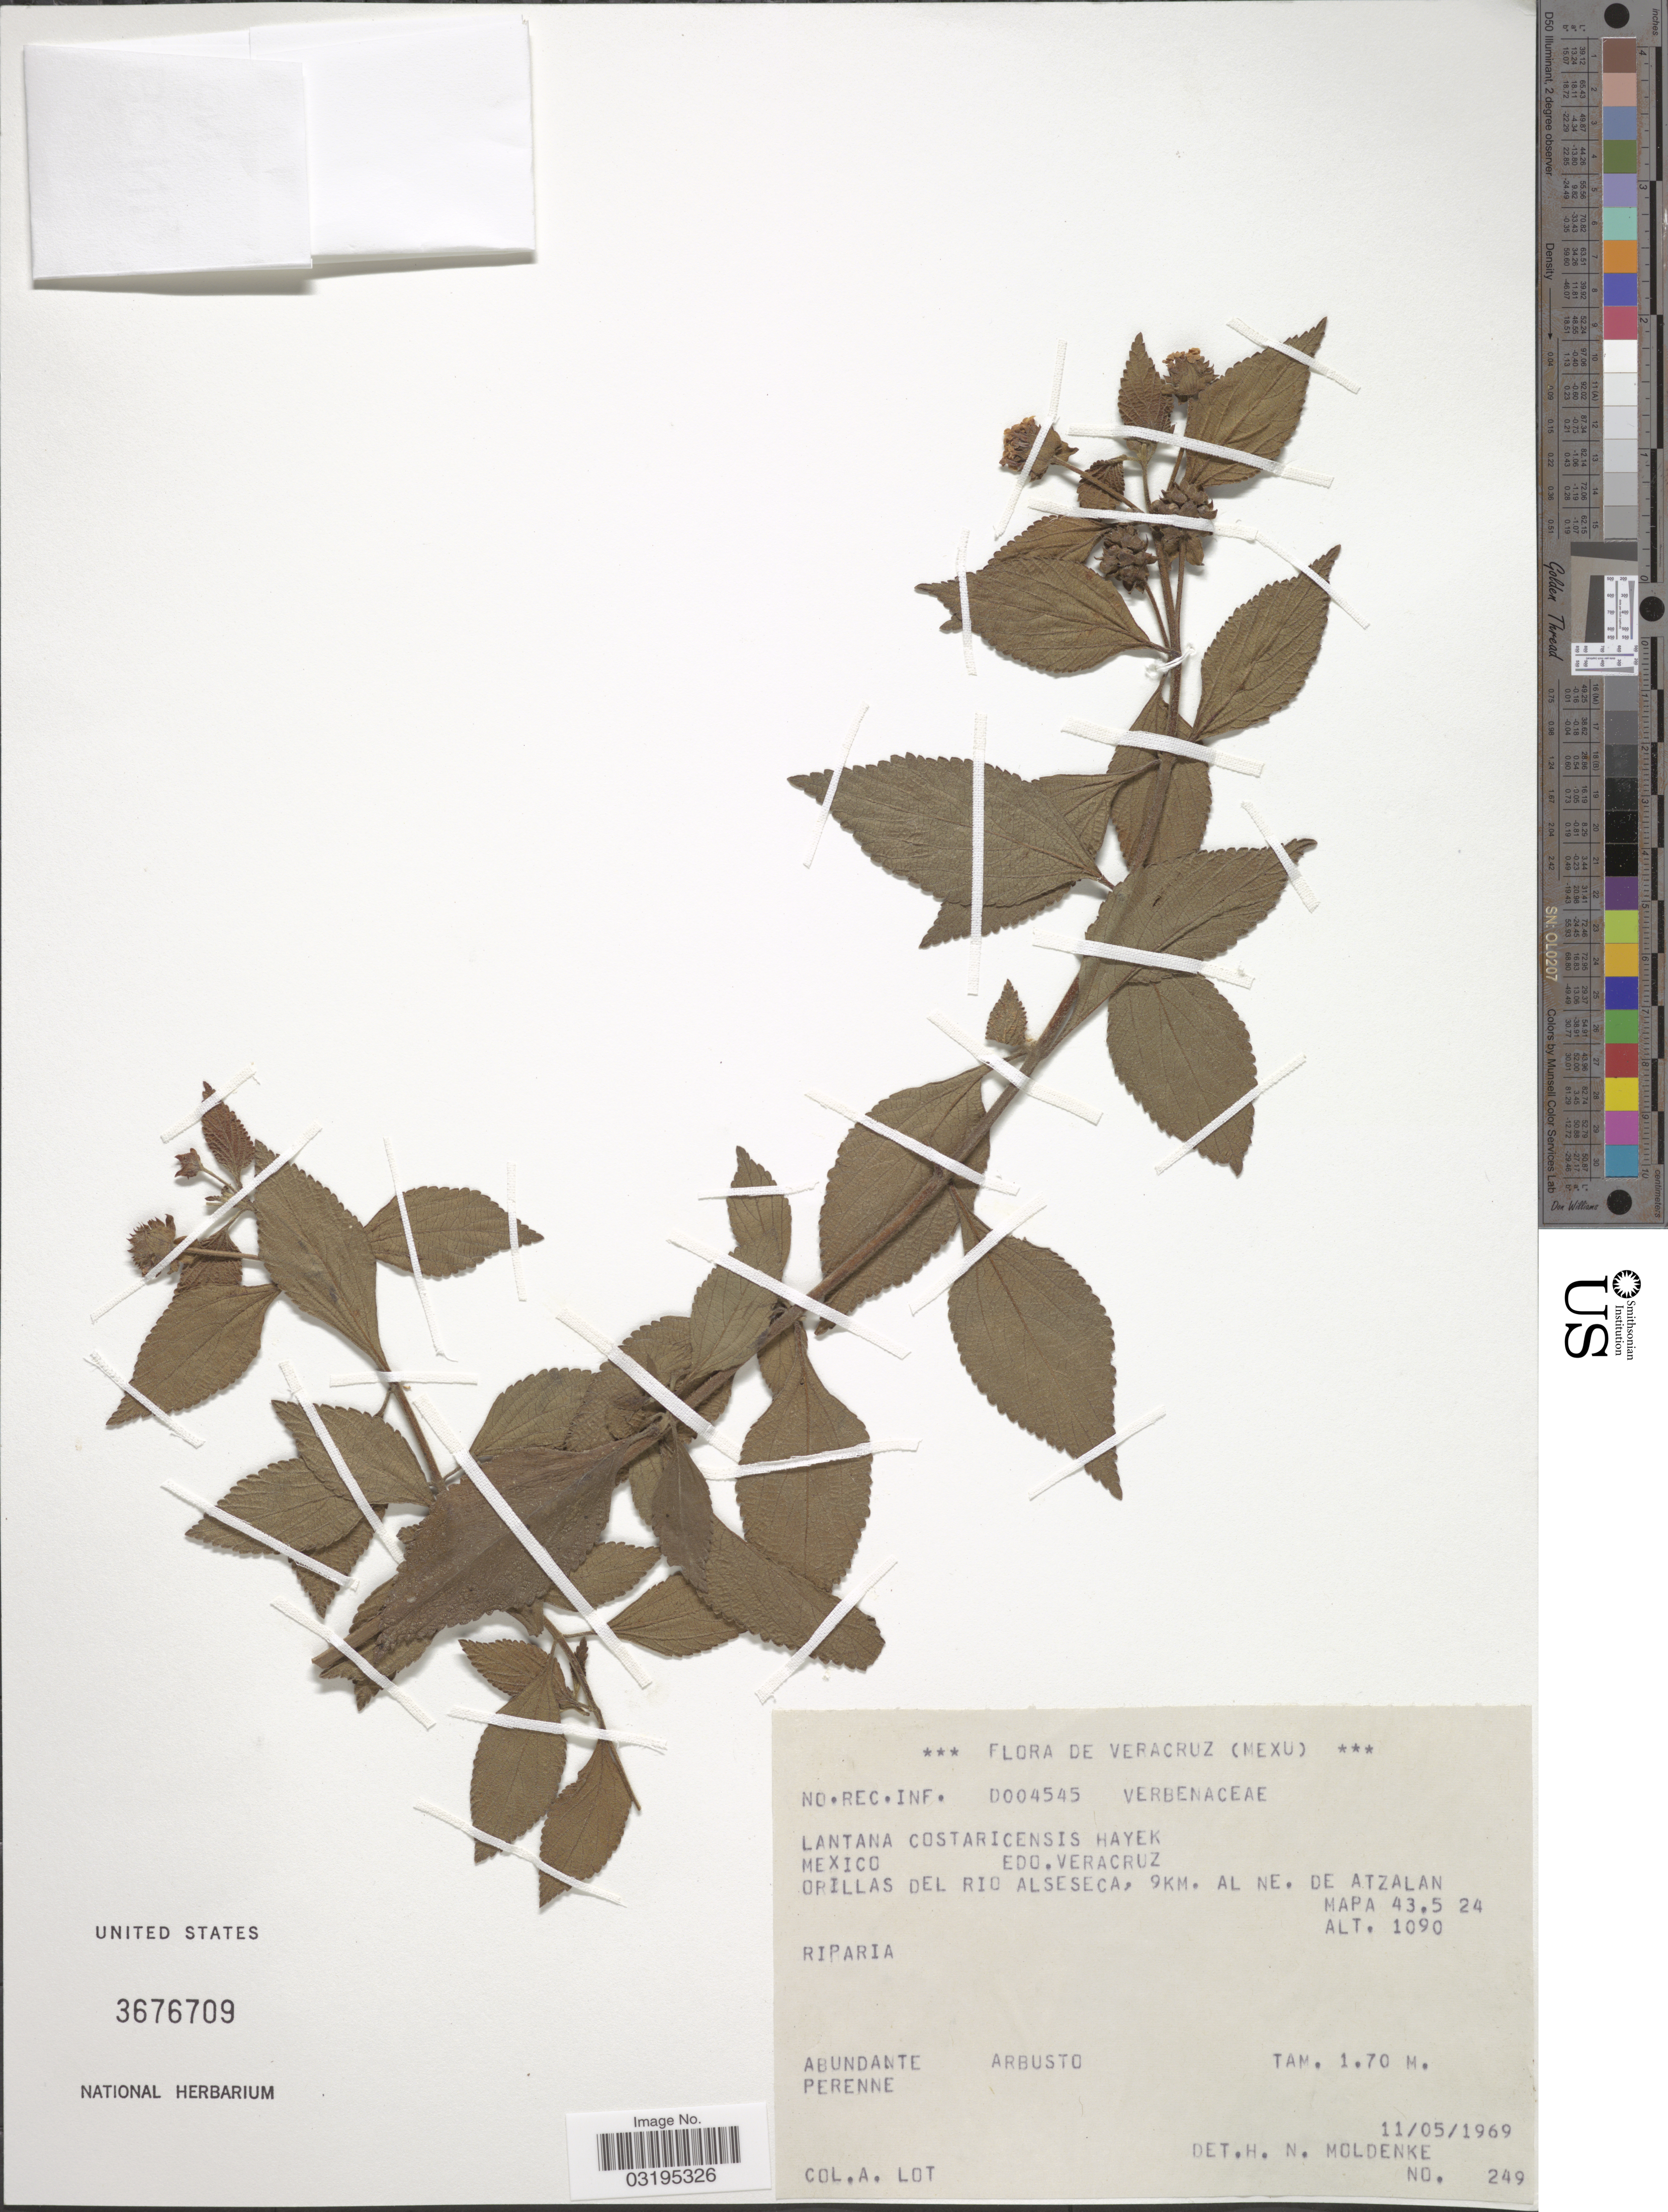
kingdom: Plantae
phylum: Tracheophyta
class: Magnoliopsida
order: Lamiales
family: Verbenaceae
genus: Lantana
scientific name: Lantana costaricensis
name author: Hayek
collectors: Lot, A.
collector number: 249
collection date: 1969-05-11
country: Mexico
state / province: Veracruz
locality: Edo Veracruz. Orillas del Rio Alseseca, 9Km. al NE. de Atzalan. Mapa 43.5 24 [unsure placement]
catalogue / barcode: US 3676709